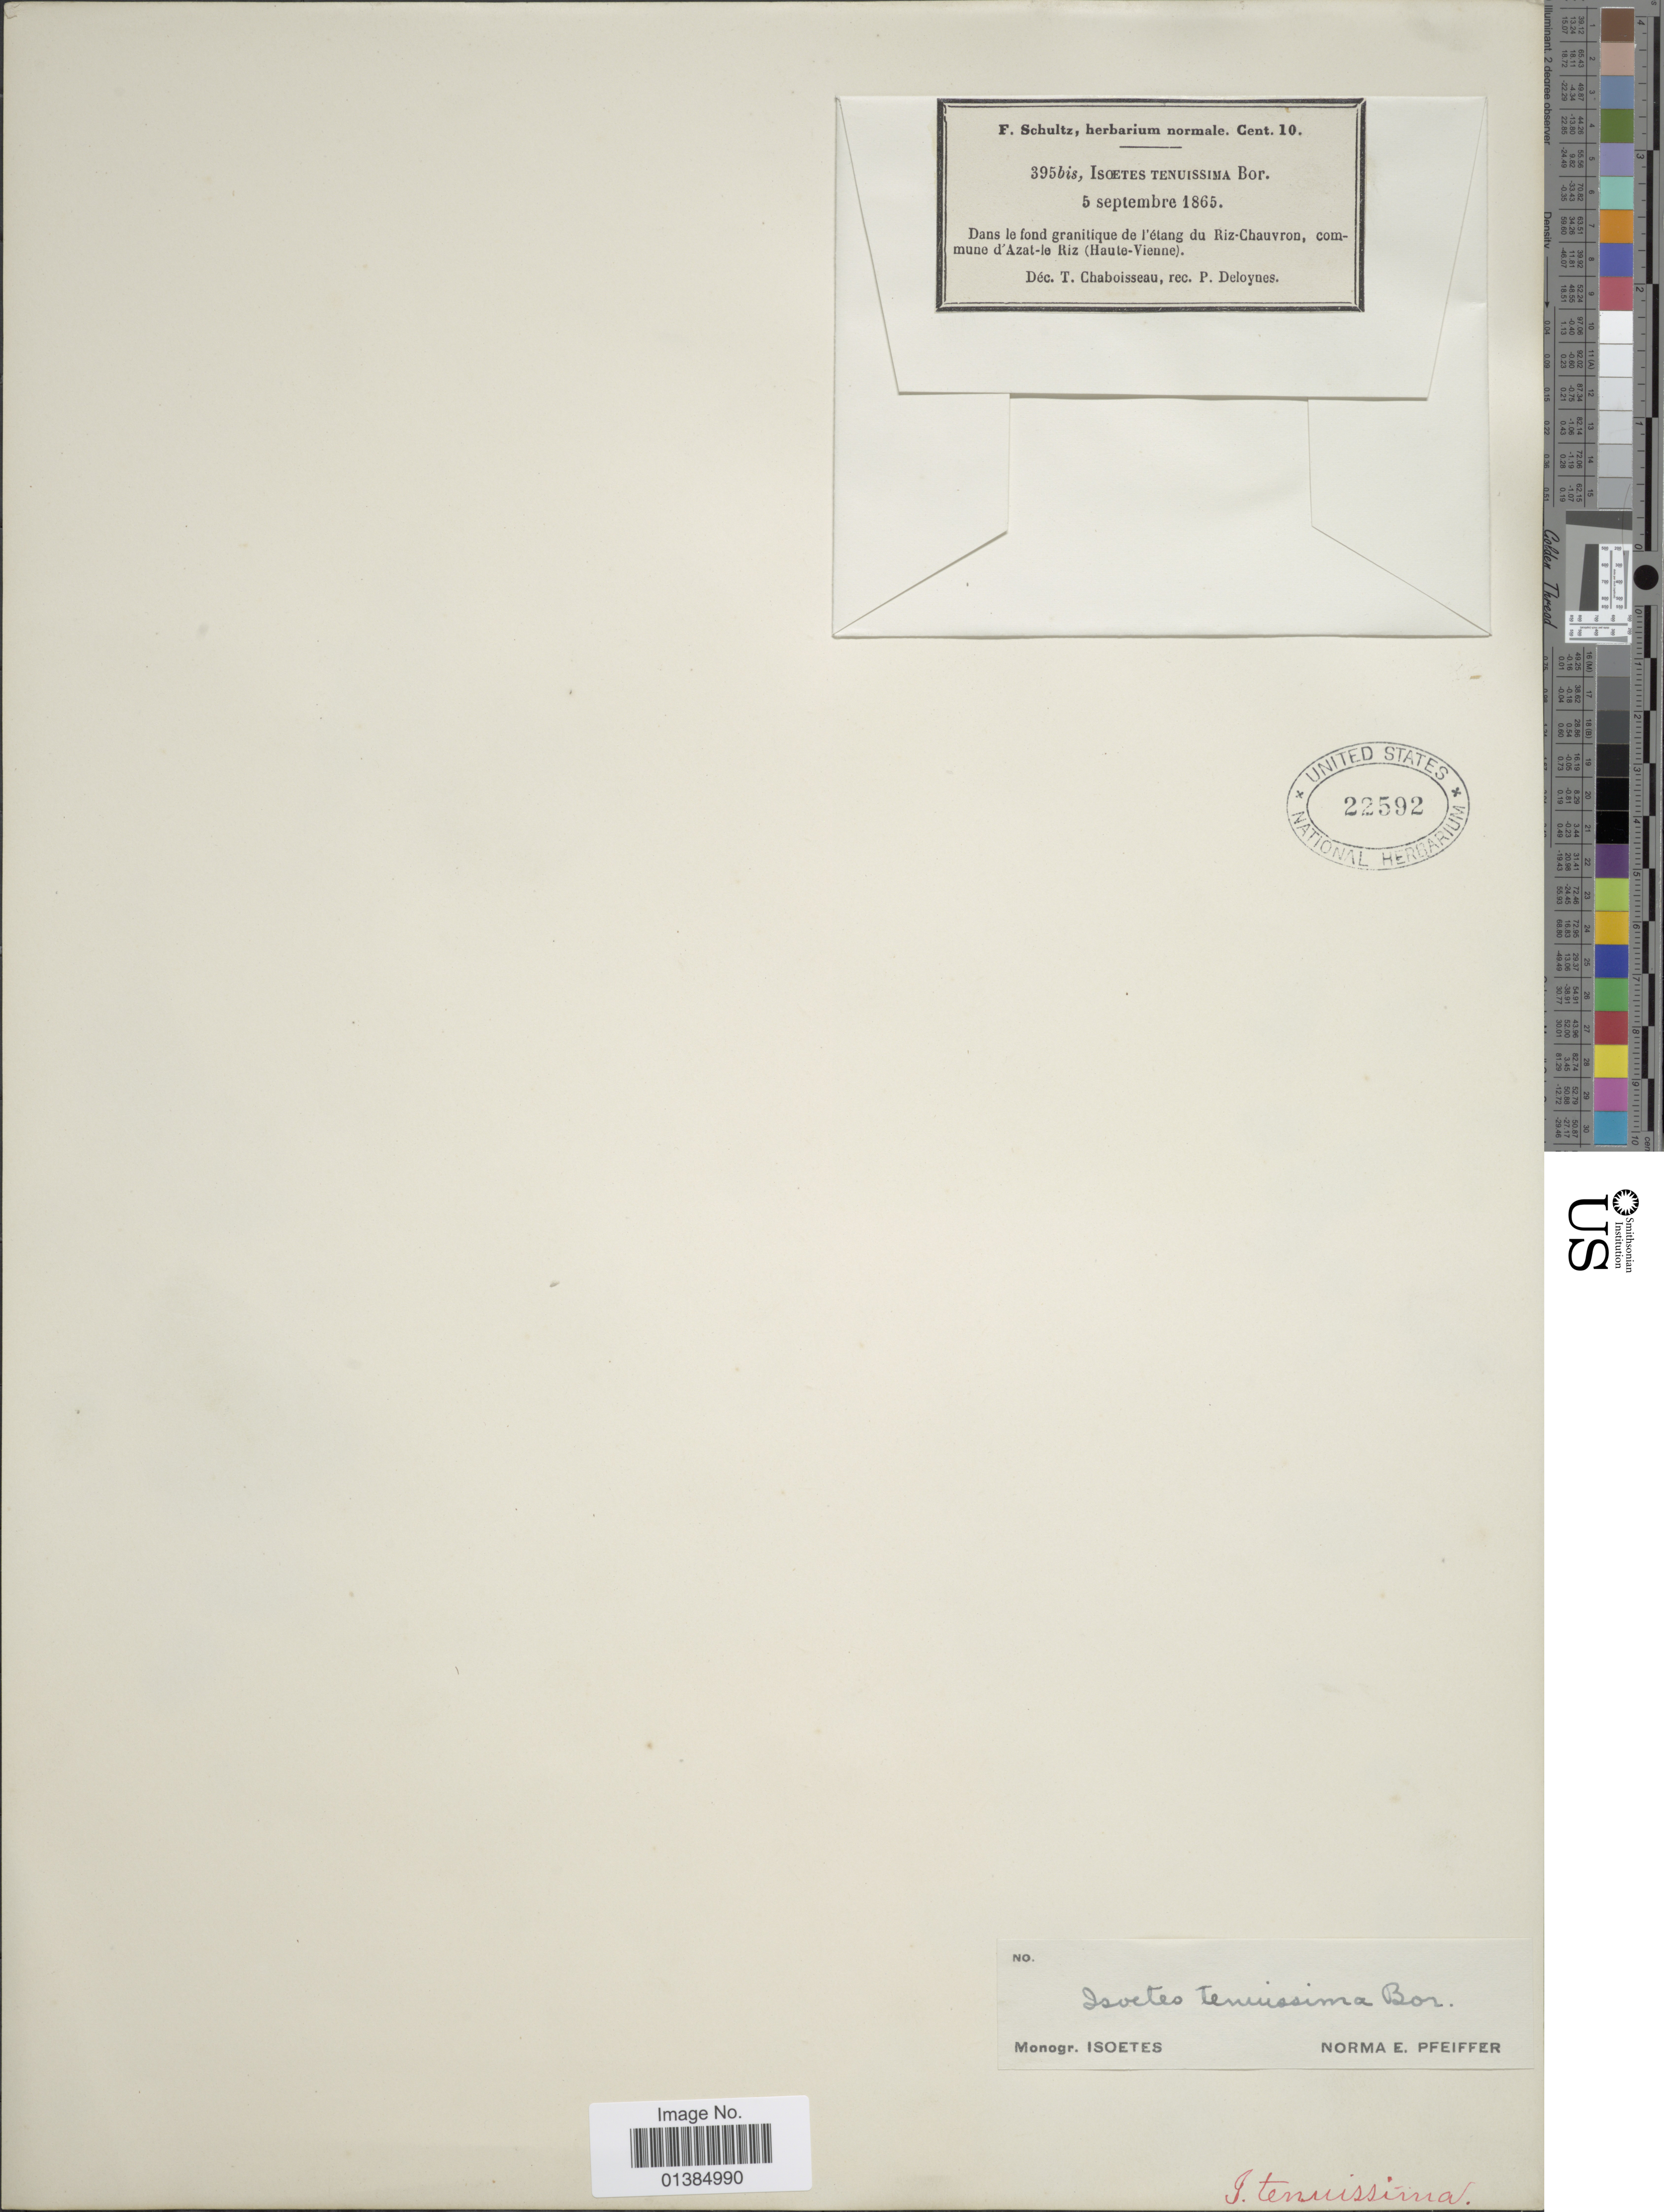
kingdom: Plantae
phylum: Tracheophyta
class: Lycopodiopsida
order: Isoetales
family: Isoetaceae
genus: Isoetes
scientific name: Isoetes tenuissima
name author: Mart.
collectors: P. Deloynes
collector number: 395bis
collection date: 1865-09-05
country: France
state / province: Nouvelle-Aquitaine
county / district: Haute-Vienne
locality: Dans le fond granitique de l'étang du Riz-Chauvron, commune d'Azat-le Riz (Haute-VIenne).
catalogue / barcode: US 22592